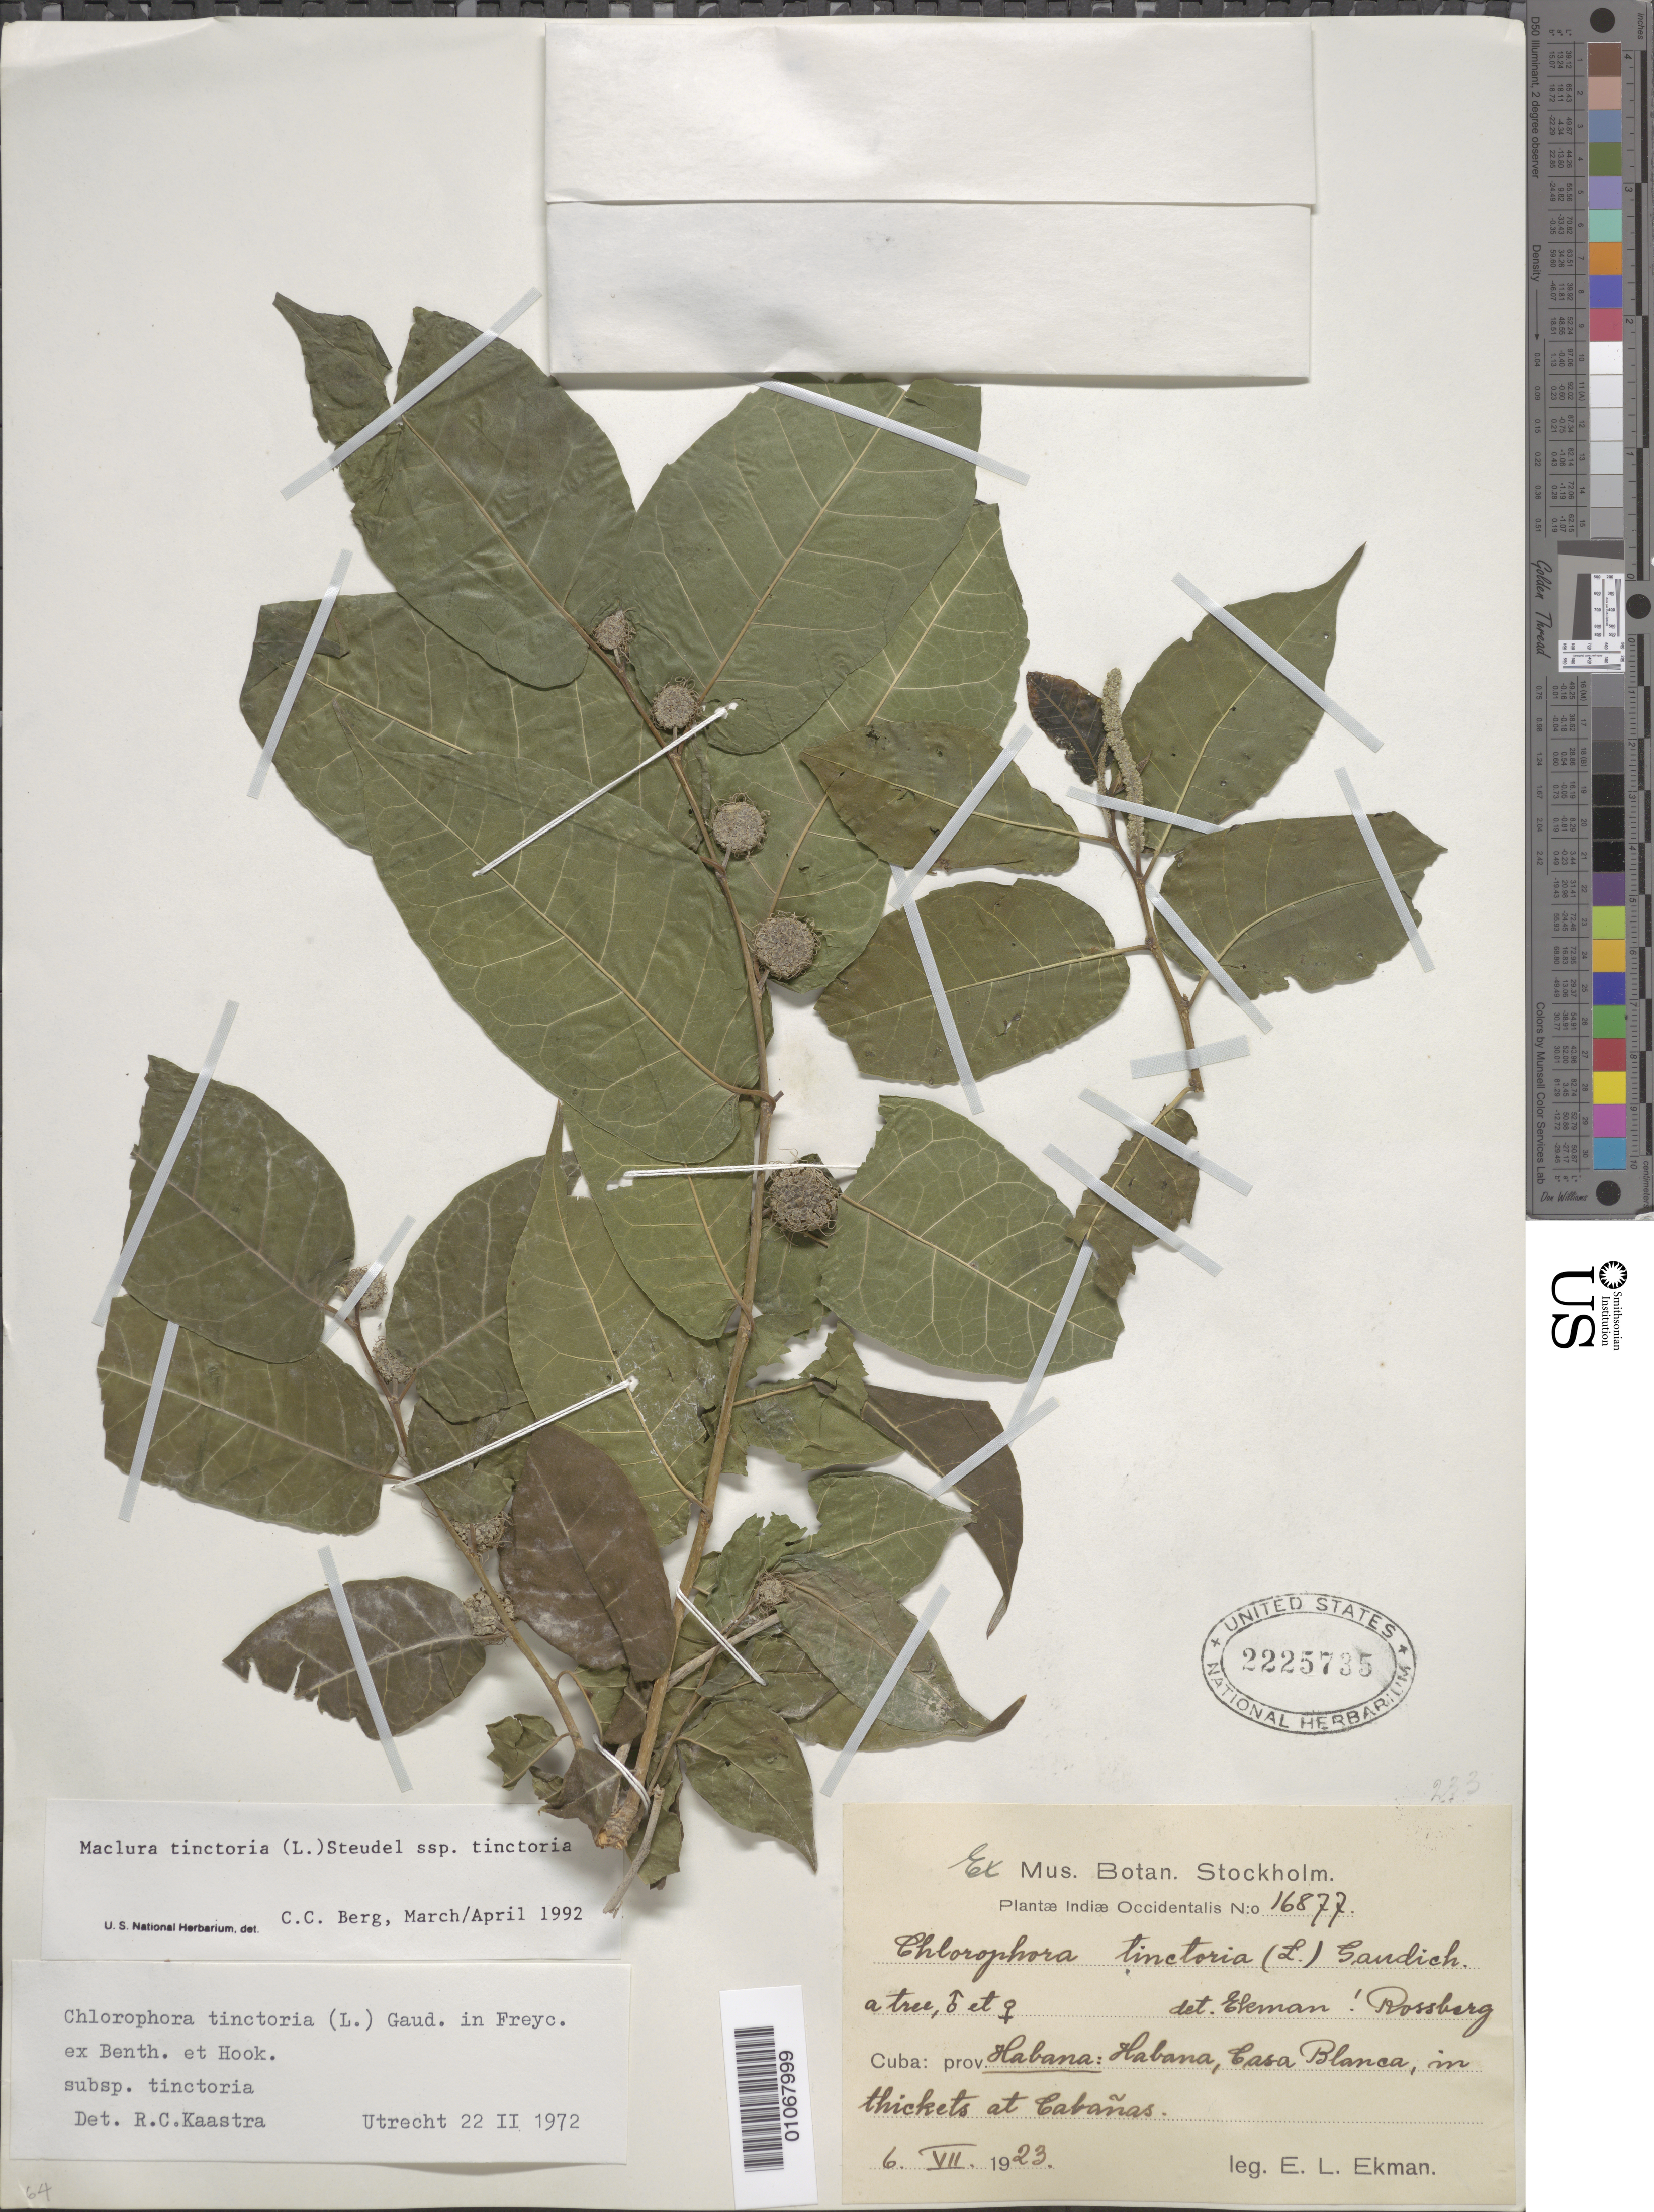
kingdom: Plantae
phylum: Tracheophyta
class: Magnoliopsida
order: Rosales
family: Moraceae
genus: Maclura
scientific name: Maclura tinctoria subsp. tinctoria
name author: (L.) D. Don ex Steud.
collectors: E. L. Ekman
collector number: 16877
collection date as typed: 06 Jul 1923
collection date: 1923-07-06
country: Cuba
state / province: La Habana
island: Cuba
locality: Habana, Casa Blanca, In thickets at Cabanas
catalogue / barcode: US 2225735